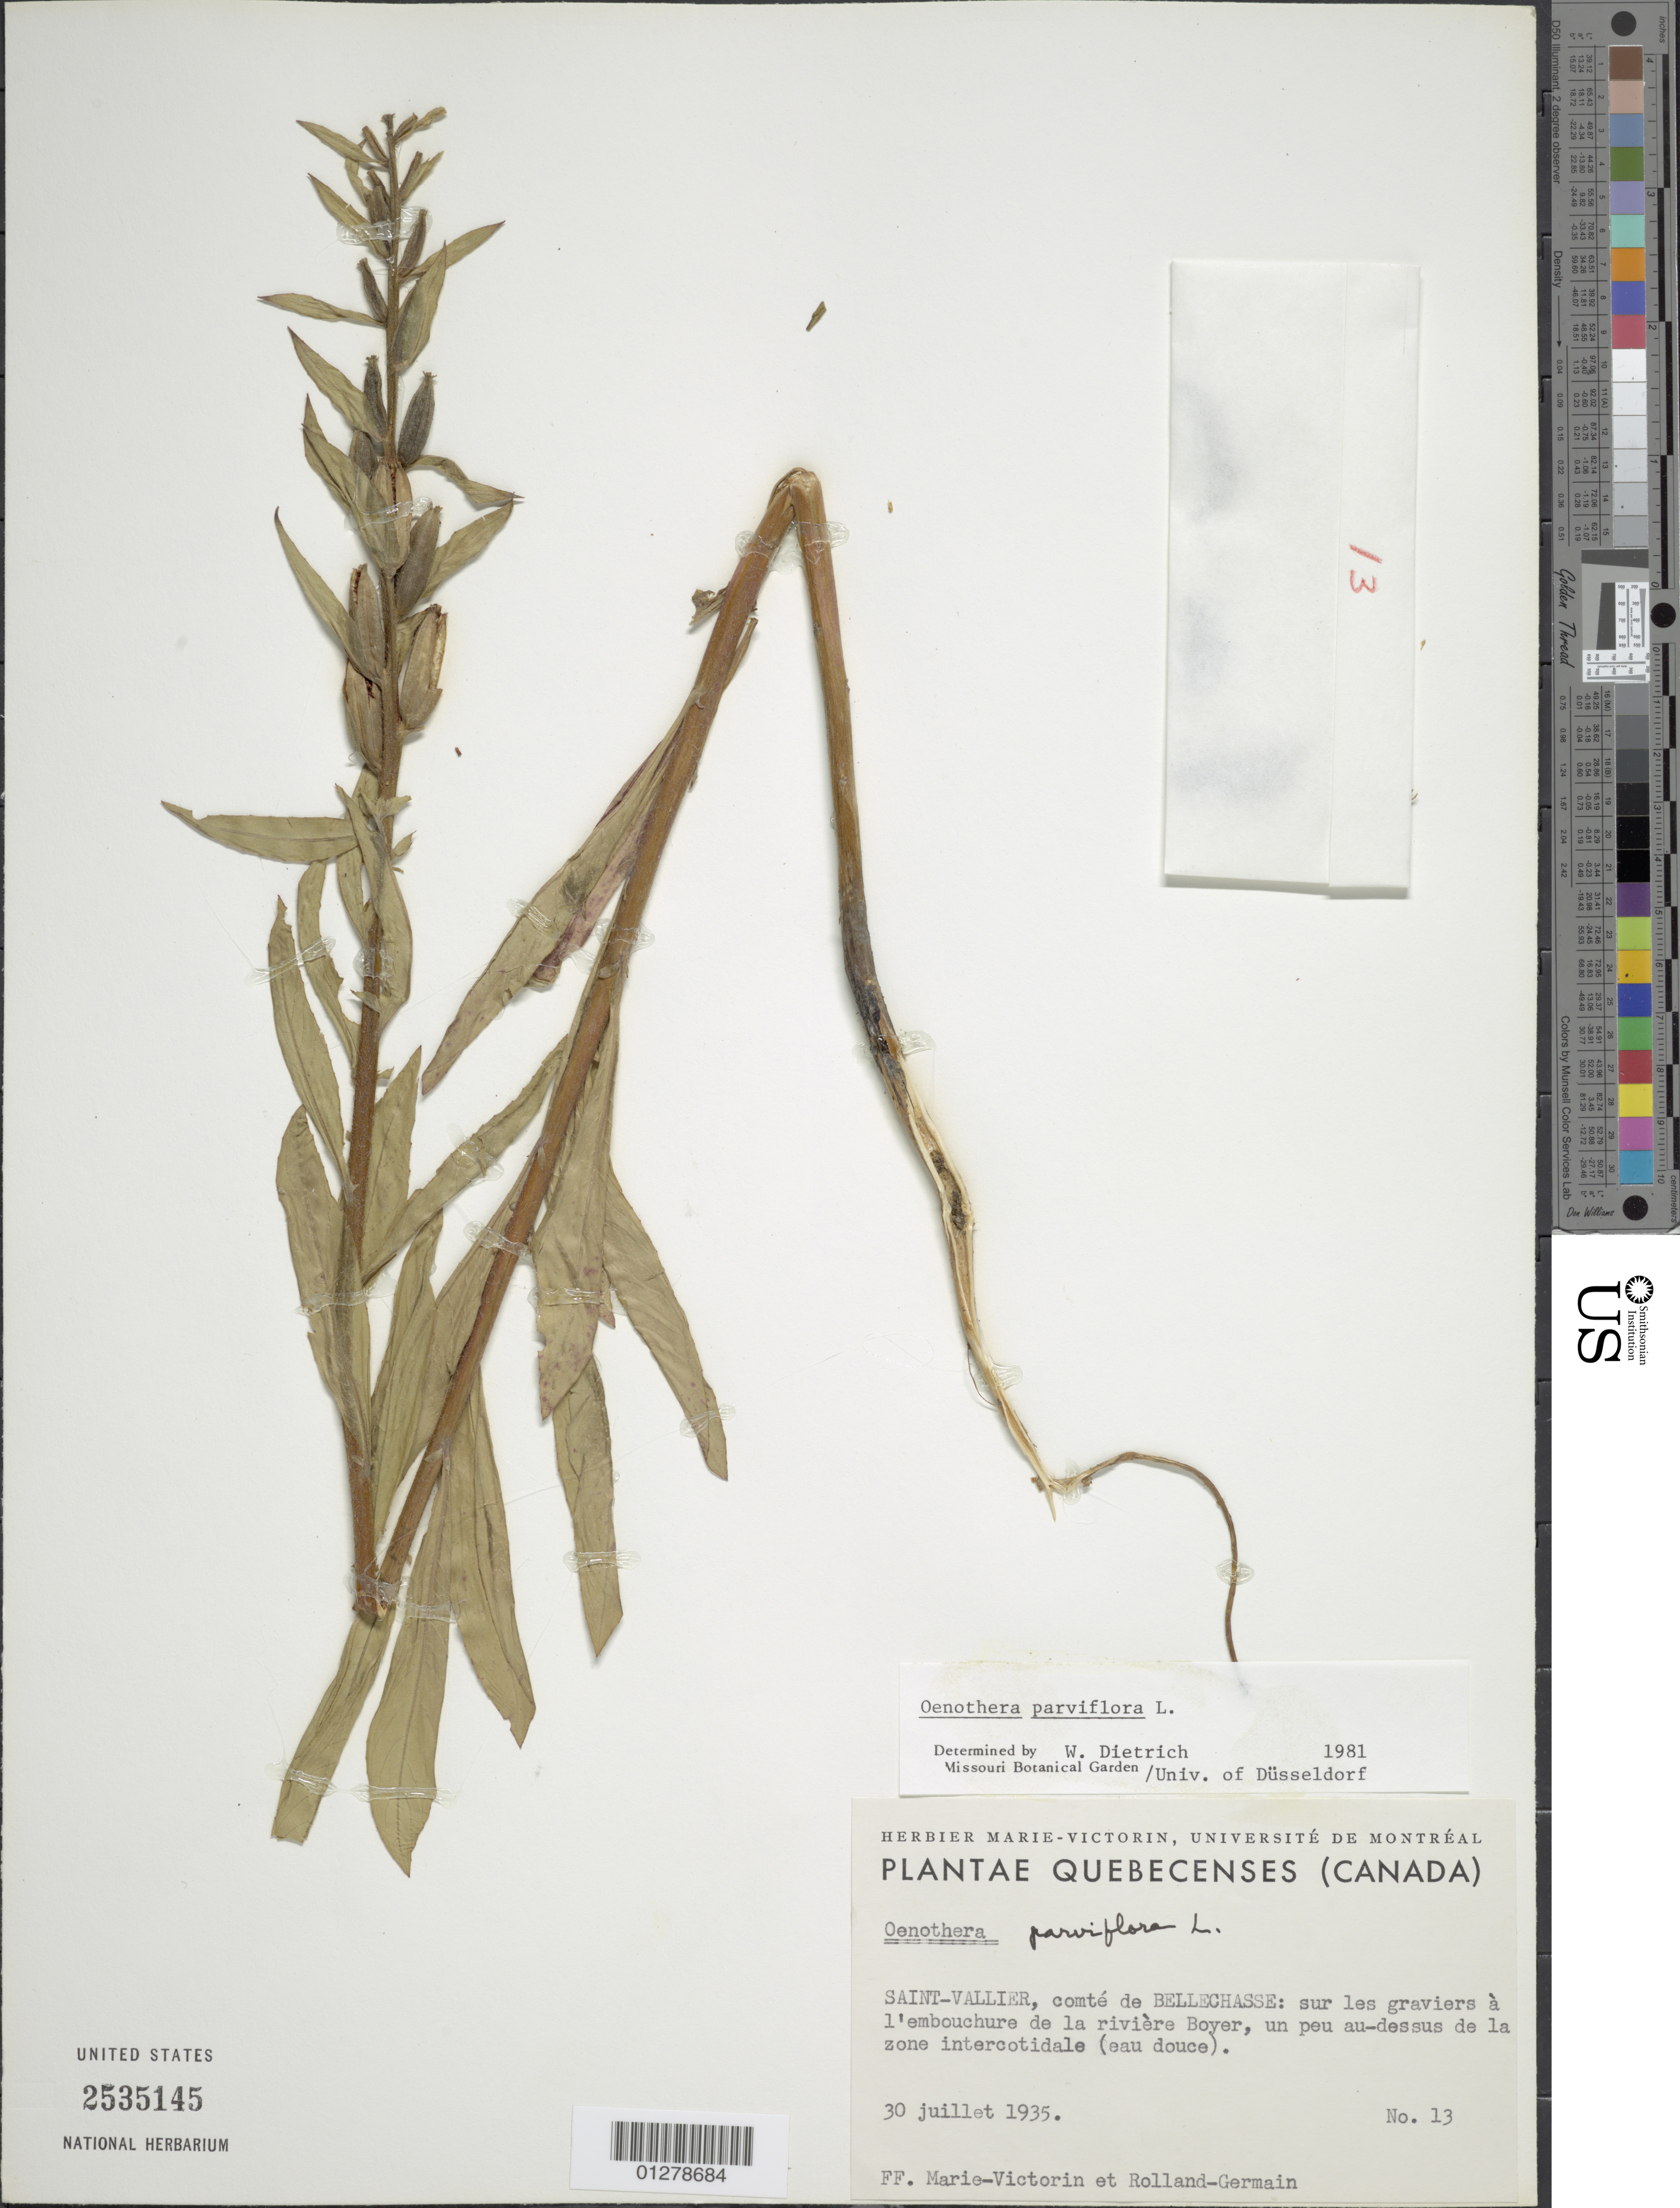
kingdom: Plantae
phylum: Tracheophyta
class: Magnoliopsida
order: Myrtales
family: Onagraceae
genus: Oenothera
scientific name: Oenothera parviflora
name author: L.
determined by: Dietrich, W.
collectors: Fr. Marie-Victorin & Rolland-Germain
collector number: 13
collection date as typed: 30 Jul 1935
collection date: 1935-07-30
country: Canada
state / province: Quebec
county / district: Bellechasse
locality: Saint-Vallier, comte de Bellechasse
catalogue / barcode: US 2535145